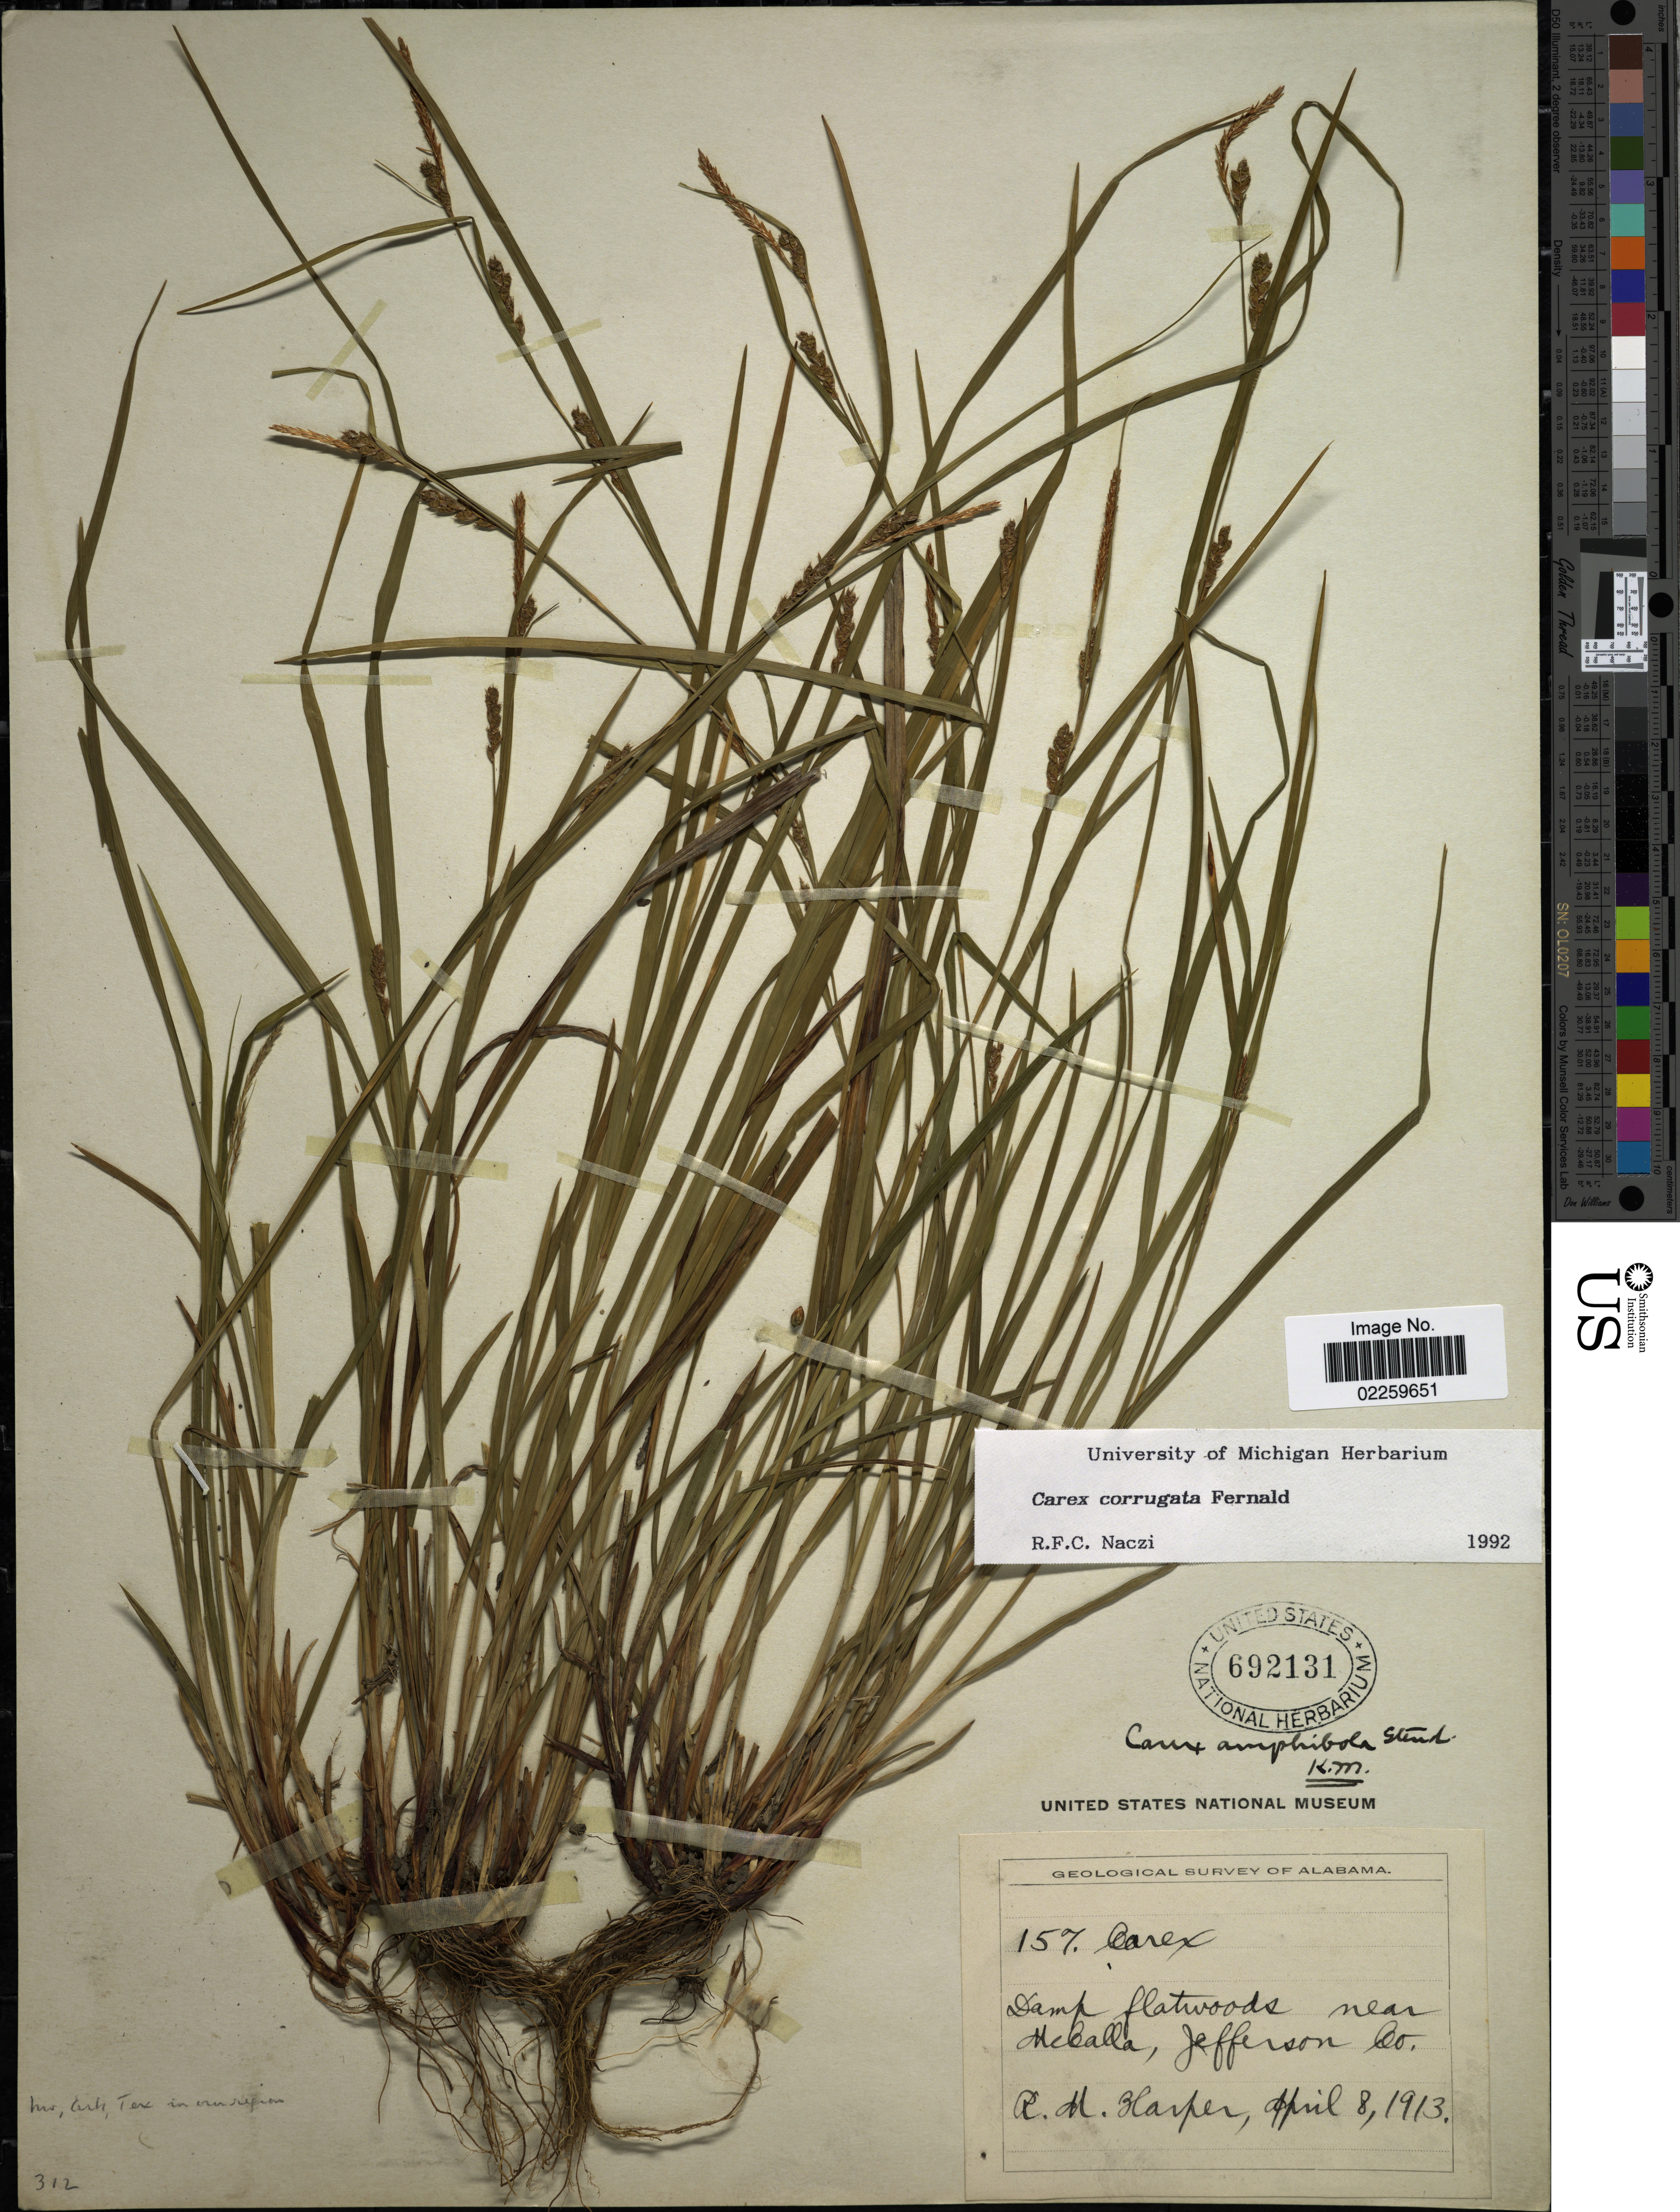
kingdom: Plantae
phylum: Tracheophyta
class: Liliopsida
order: Poales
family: Cyperaceae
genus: Carex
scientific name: Carex corrugata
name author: Fernald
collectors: R. M. Harper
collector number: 157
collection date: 1913-04-08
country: United States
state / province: Alabama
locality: Damp flatwoods near Heballa, Jefferson Co.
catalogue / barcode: US 692131